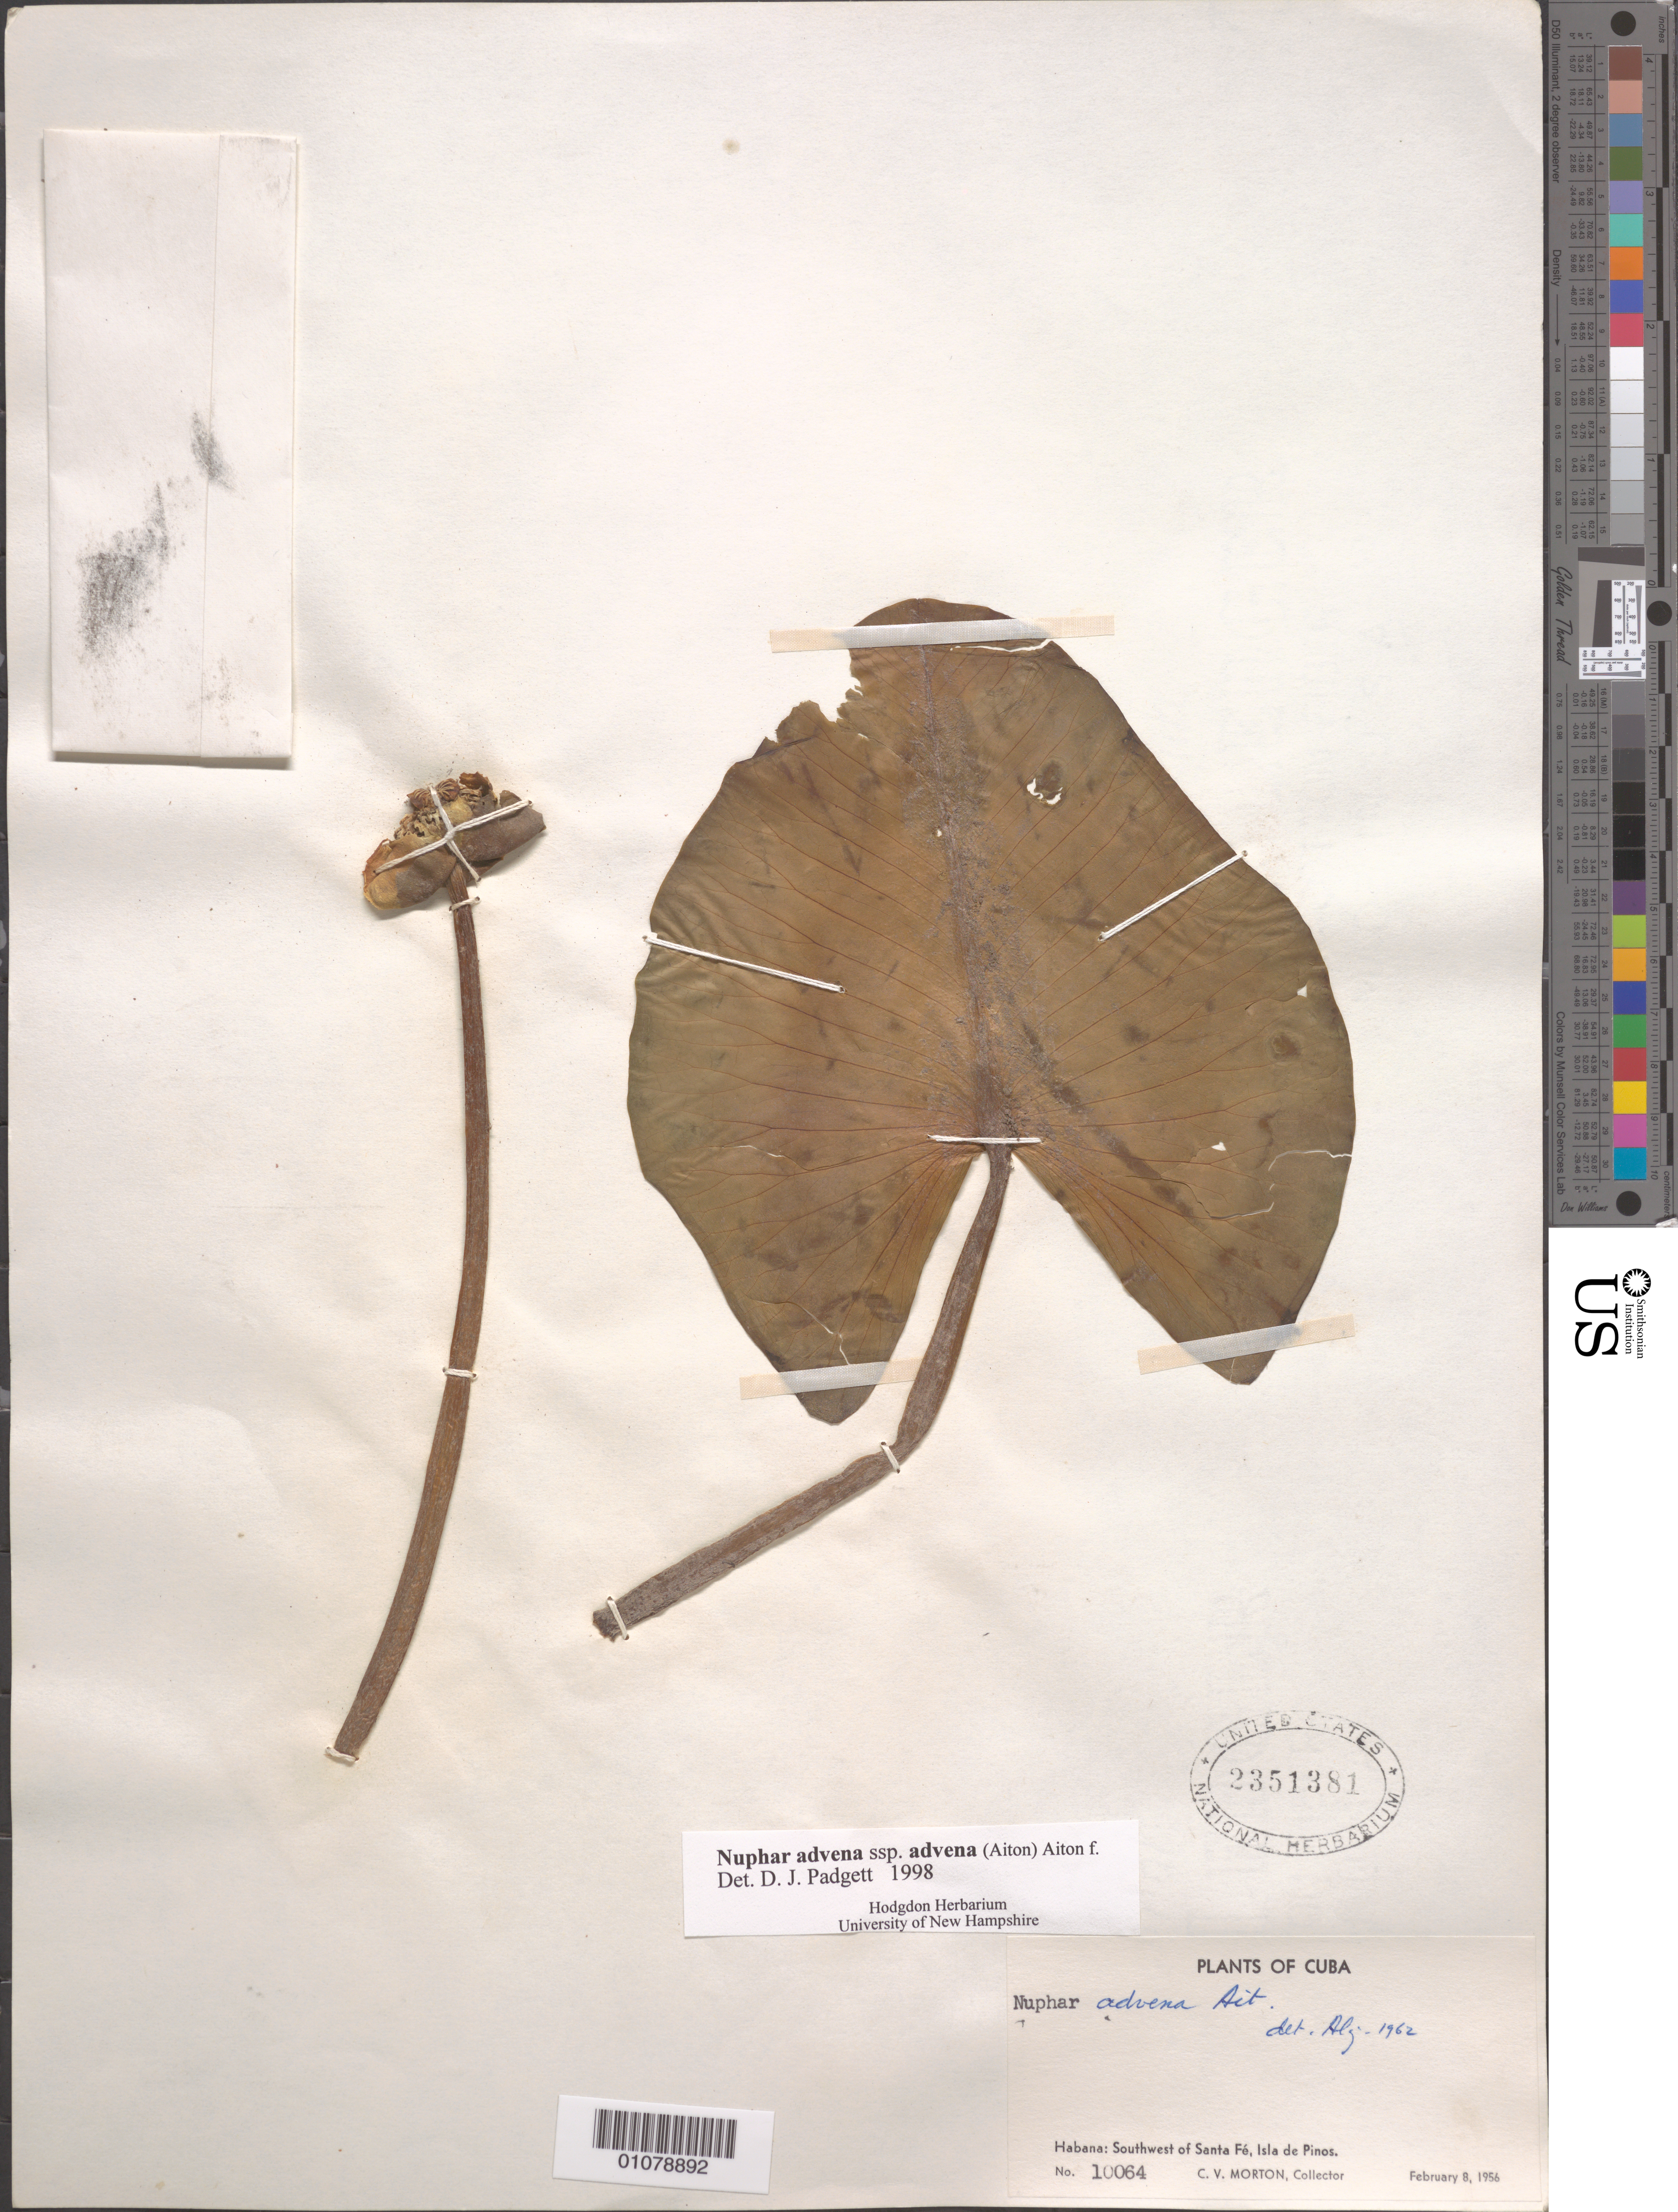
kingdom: Plantae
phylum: Tracheophyta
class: Magnoliopsida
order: Nymphaeales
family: Nymphaeaceae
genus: Nuphar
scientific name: Nuphar advena subsp. advena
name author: (Aiton) W.T. Aiton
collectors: C. V. Morton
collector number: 10064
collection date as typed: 08 Feb 1956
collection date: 1956-02-08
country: Cuba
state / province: Isla de La Juventud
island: Isla de la Juventud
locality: SW of Santa Fe, Isla de Pinos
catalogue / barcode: US 2351381